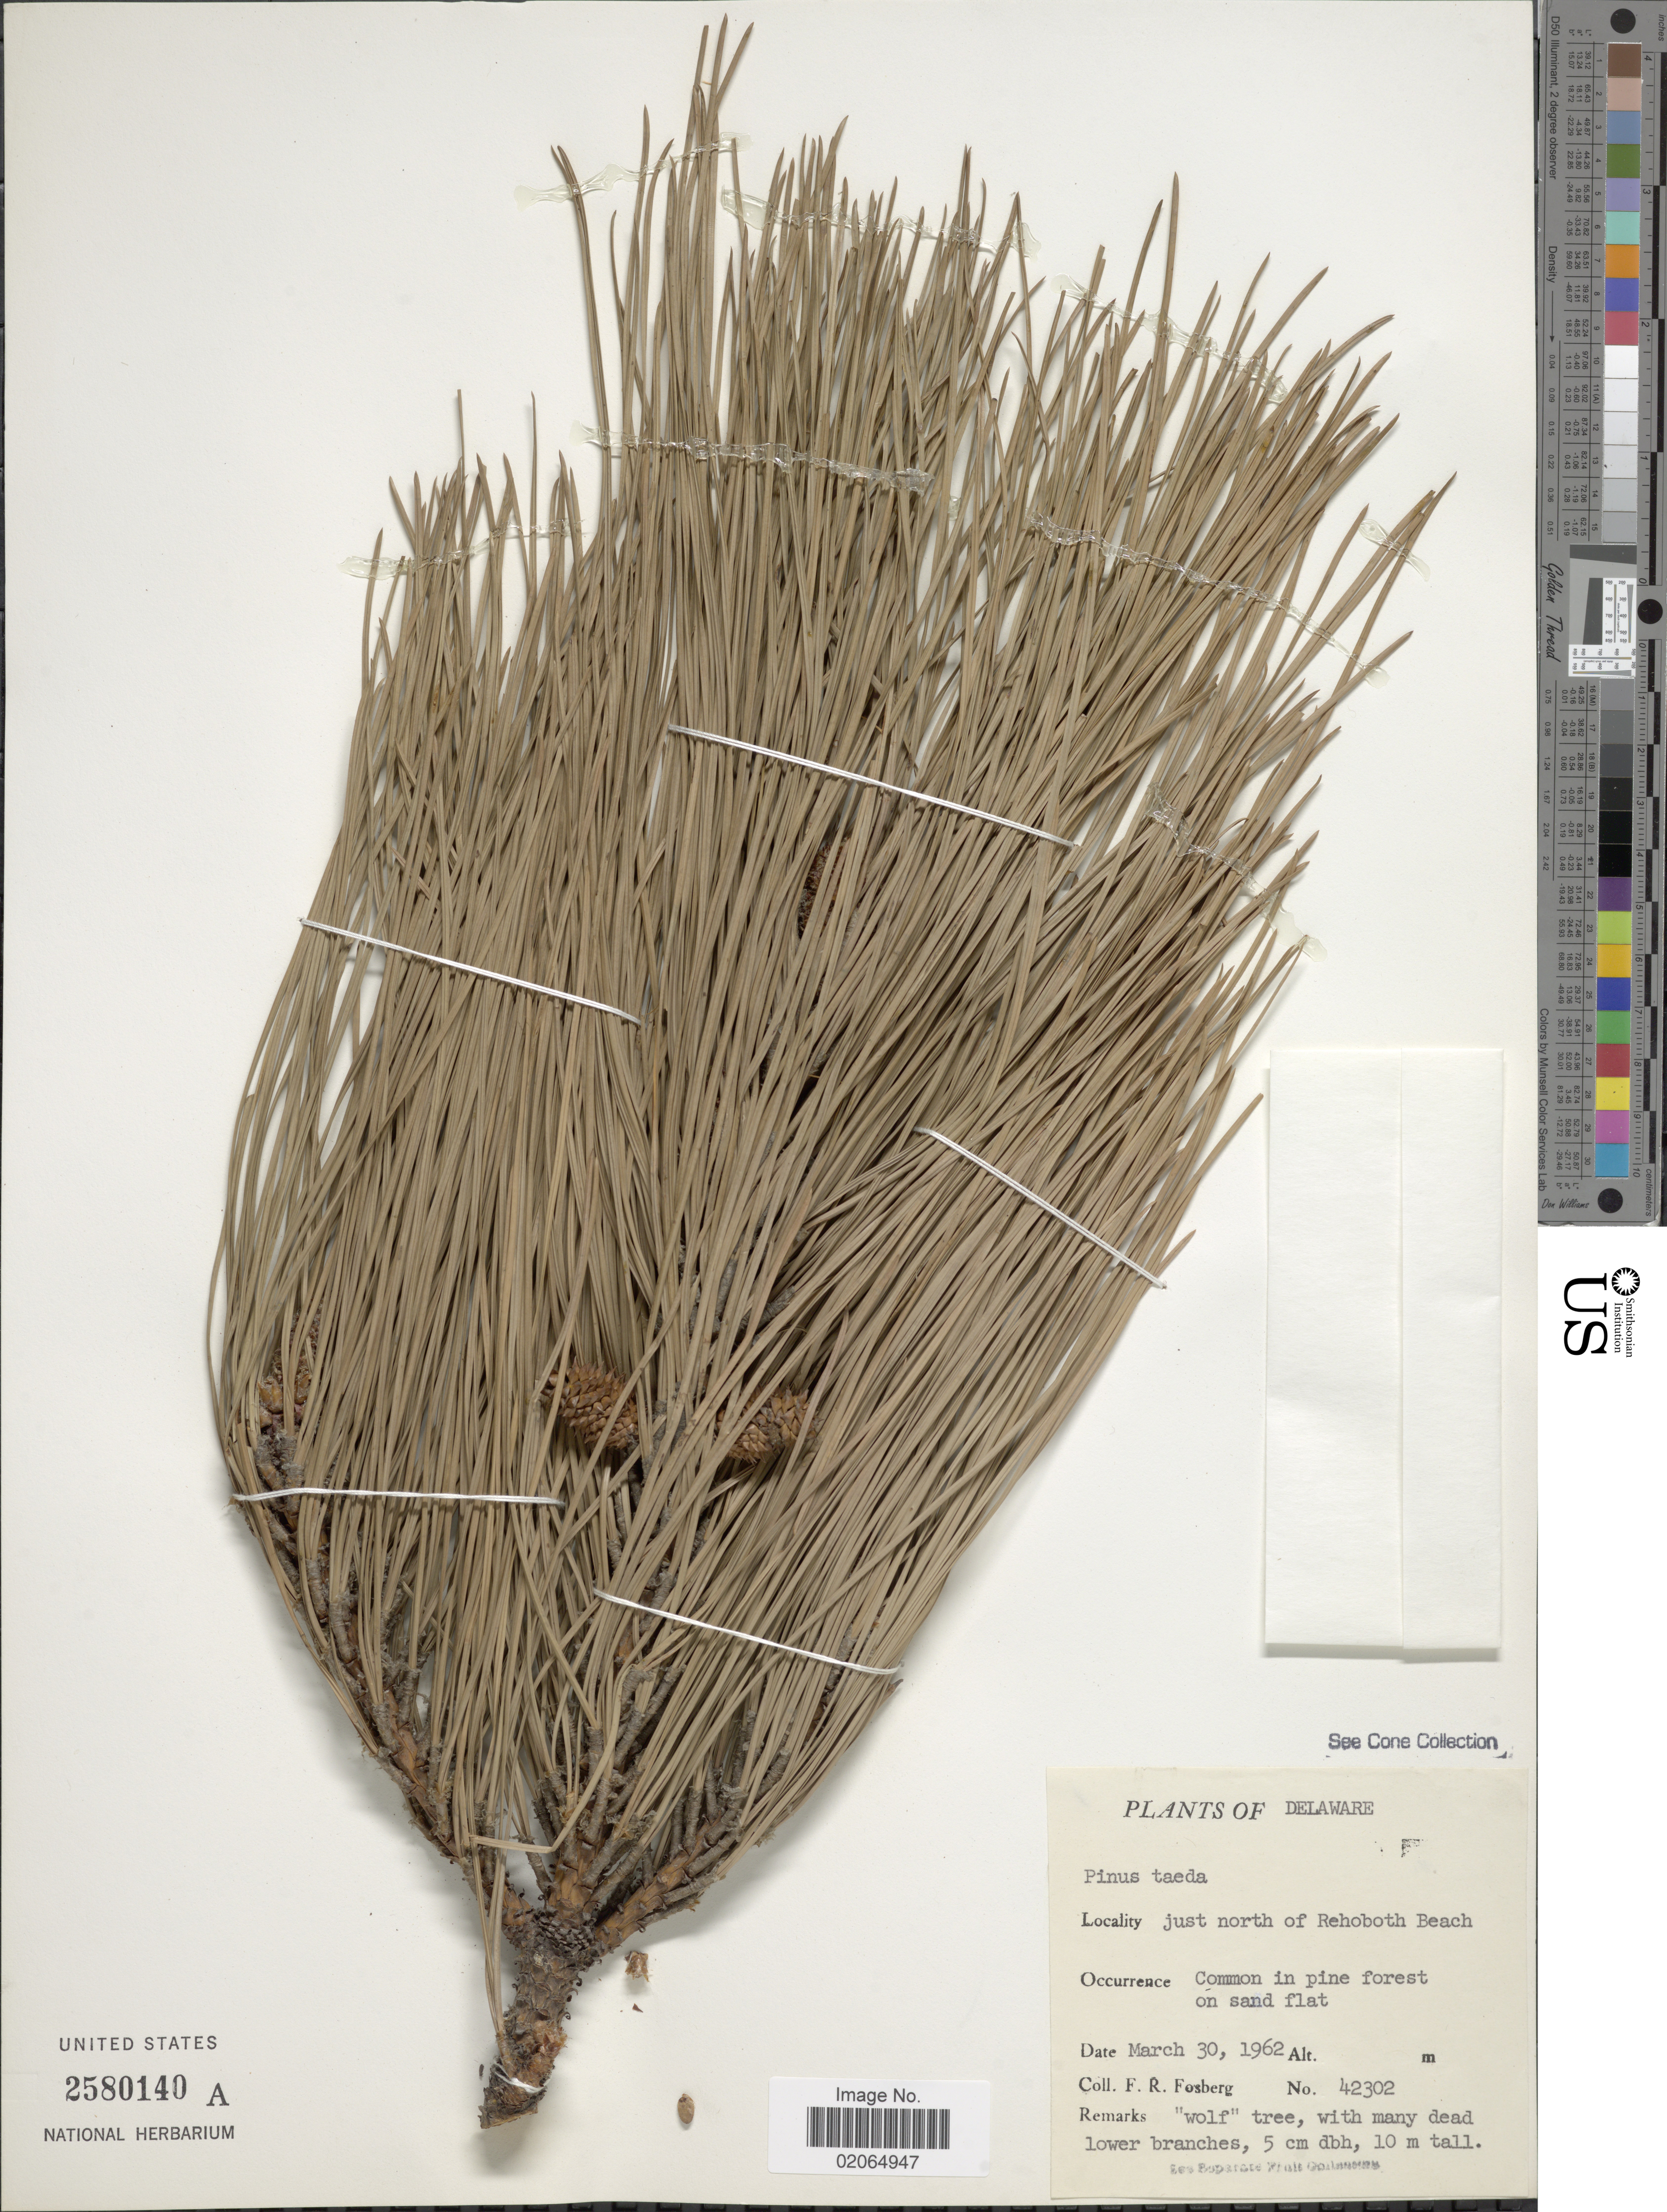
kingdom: Plantae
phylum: Tracheophyta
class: Pinopsida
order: Pinales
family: Pinaceae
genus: Pinus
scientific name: Pinus taeda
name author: L.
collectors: F. R. Fosberg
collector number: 42302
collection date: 1962-03-30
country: United States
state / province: Delaware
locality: Just north of Rehoboth Beach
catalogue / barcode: US 2580140A